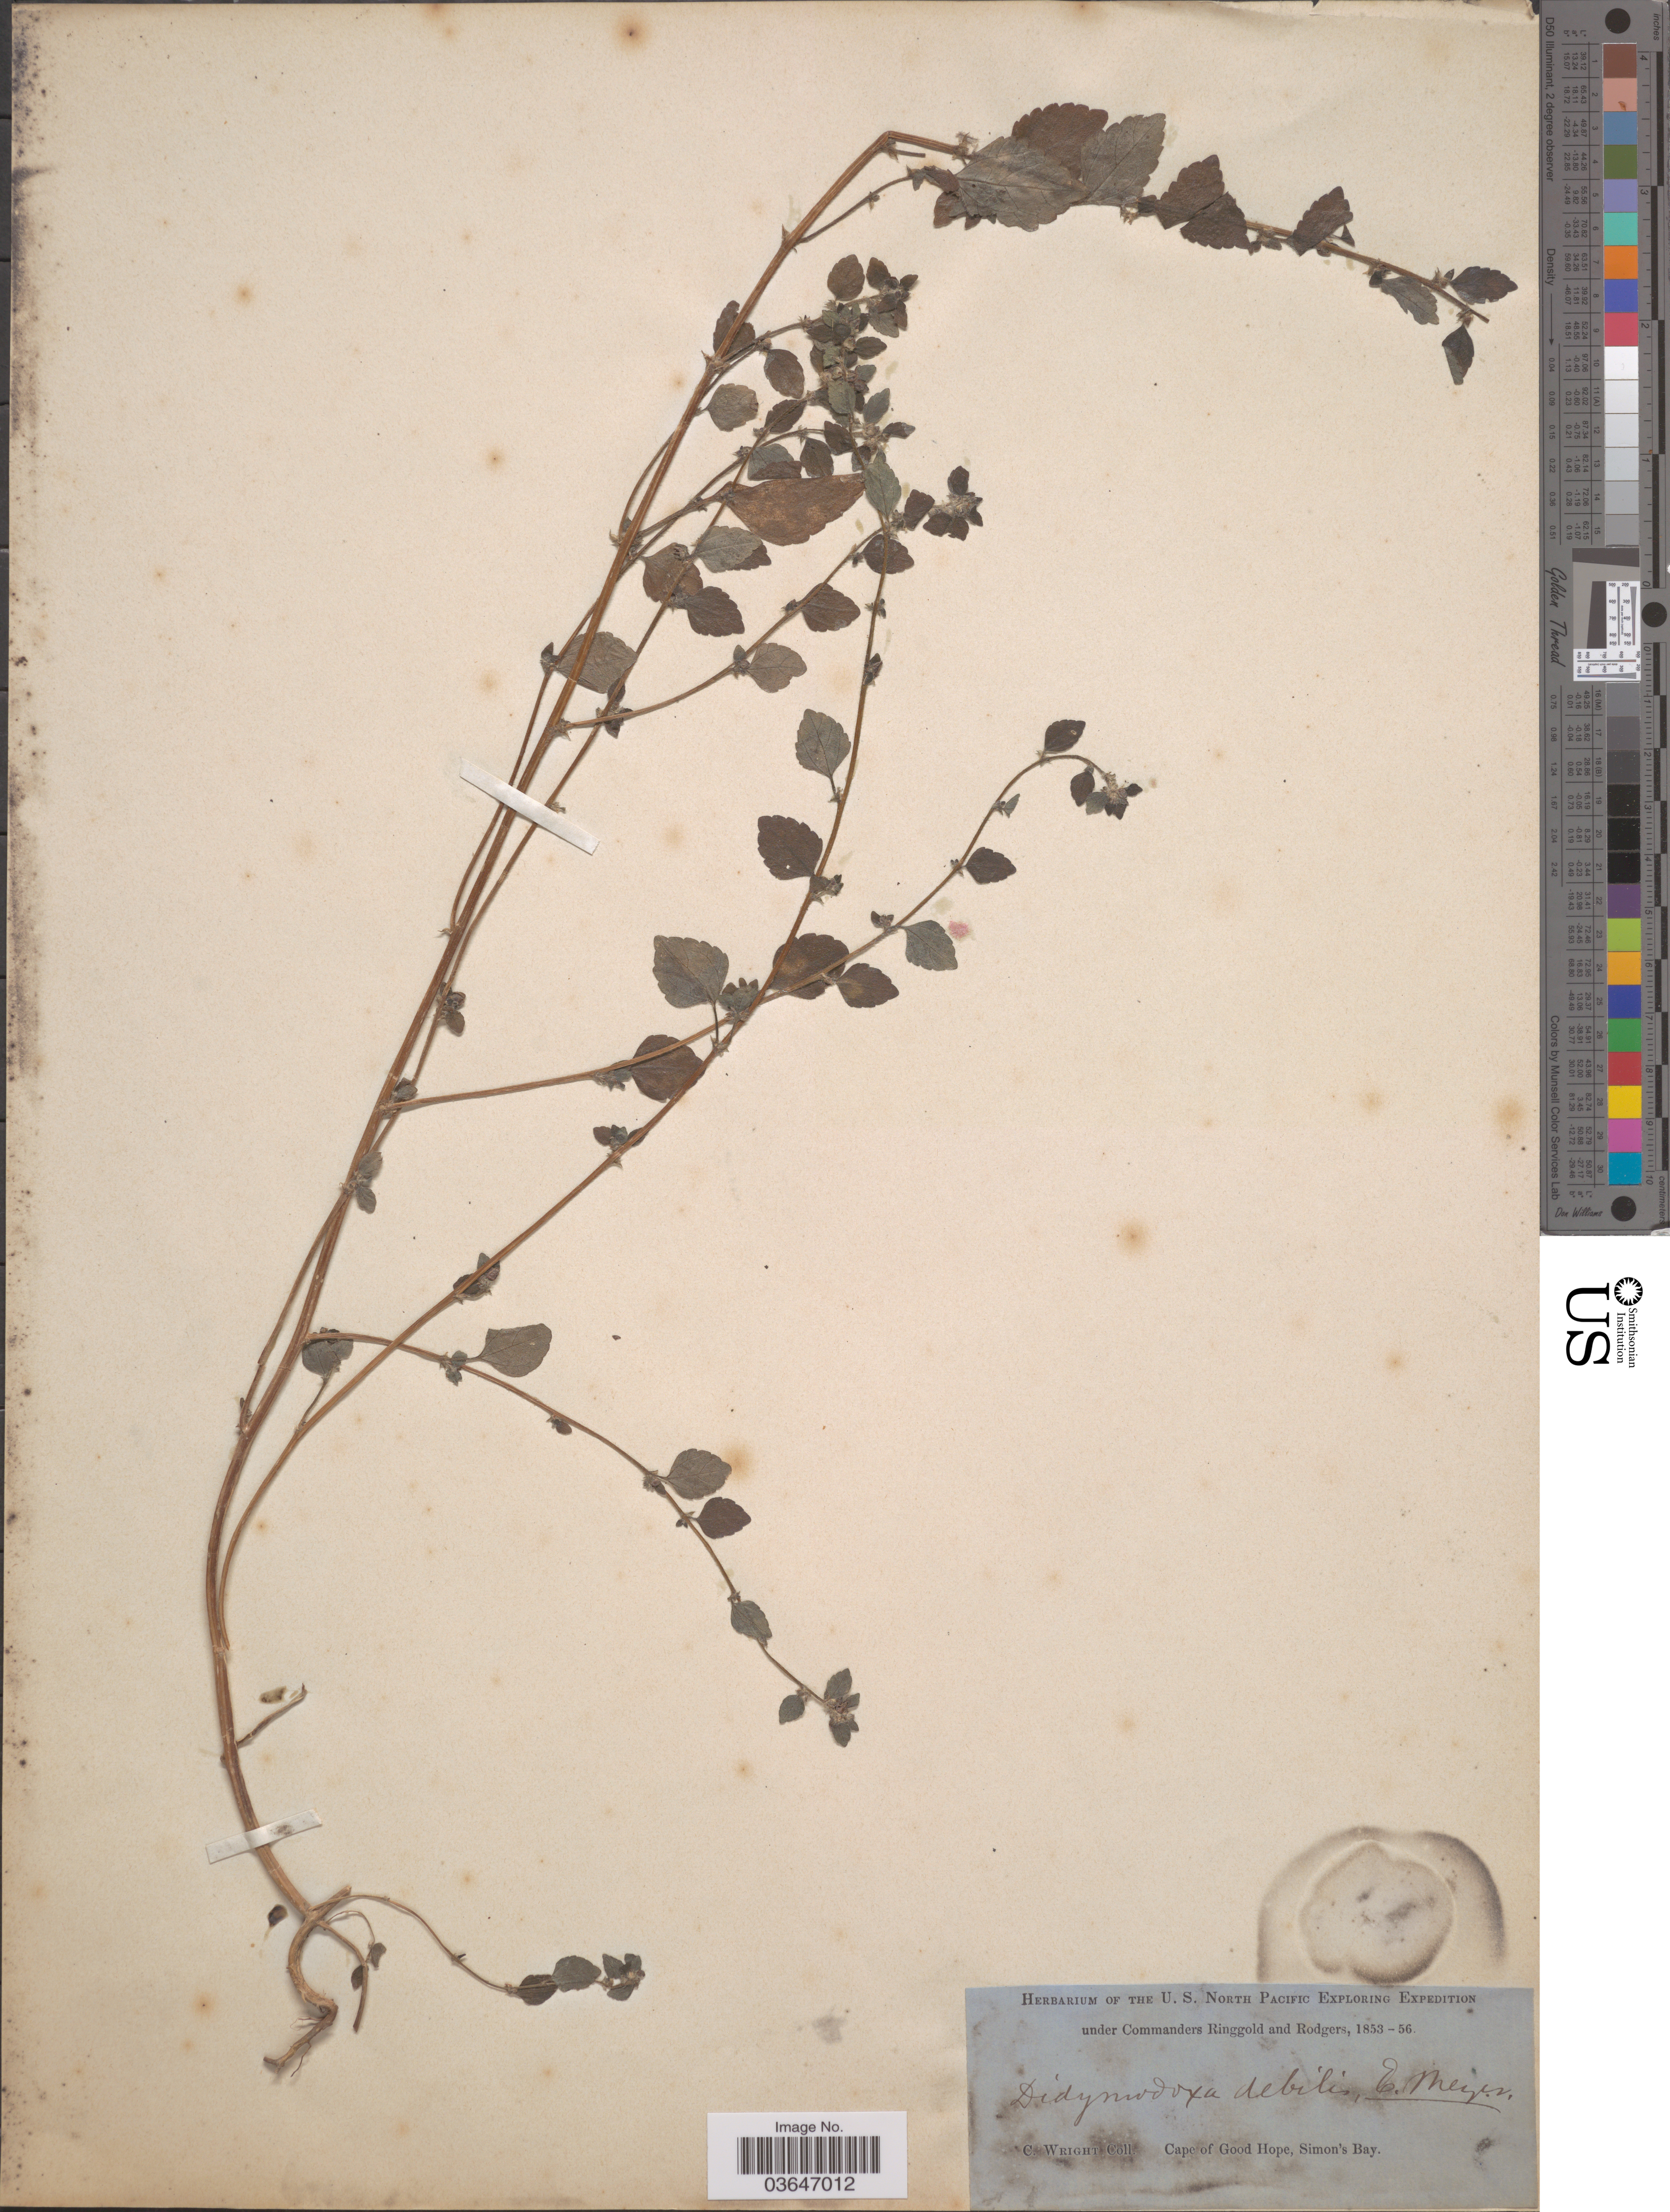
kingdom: Plantae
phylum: Tracheophyta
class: Magnoliopsida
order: Rosales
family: Urticaceae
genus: Australina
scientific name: Australina sp.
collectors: C. Wright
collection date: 1853/1856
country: South Africa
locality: Cape of Good Hope, Simon's Bay.